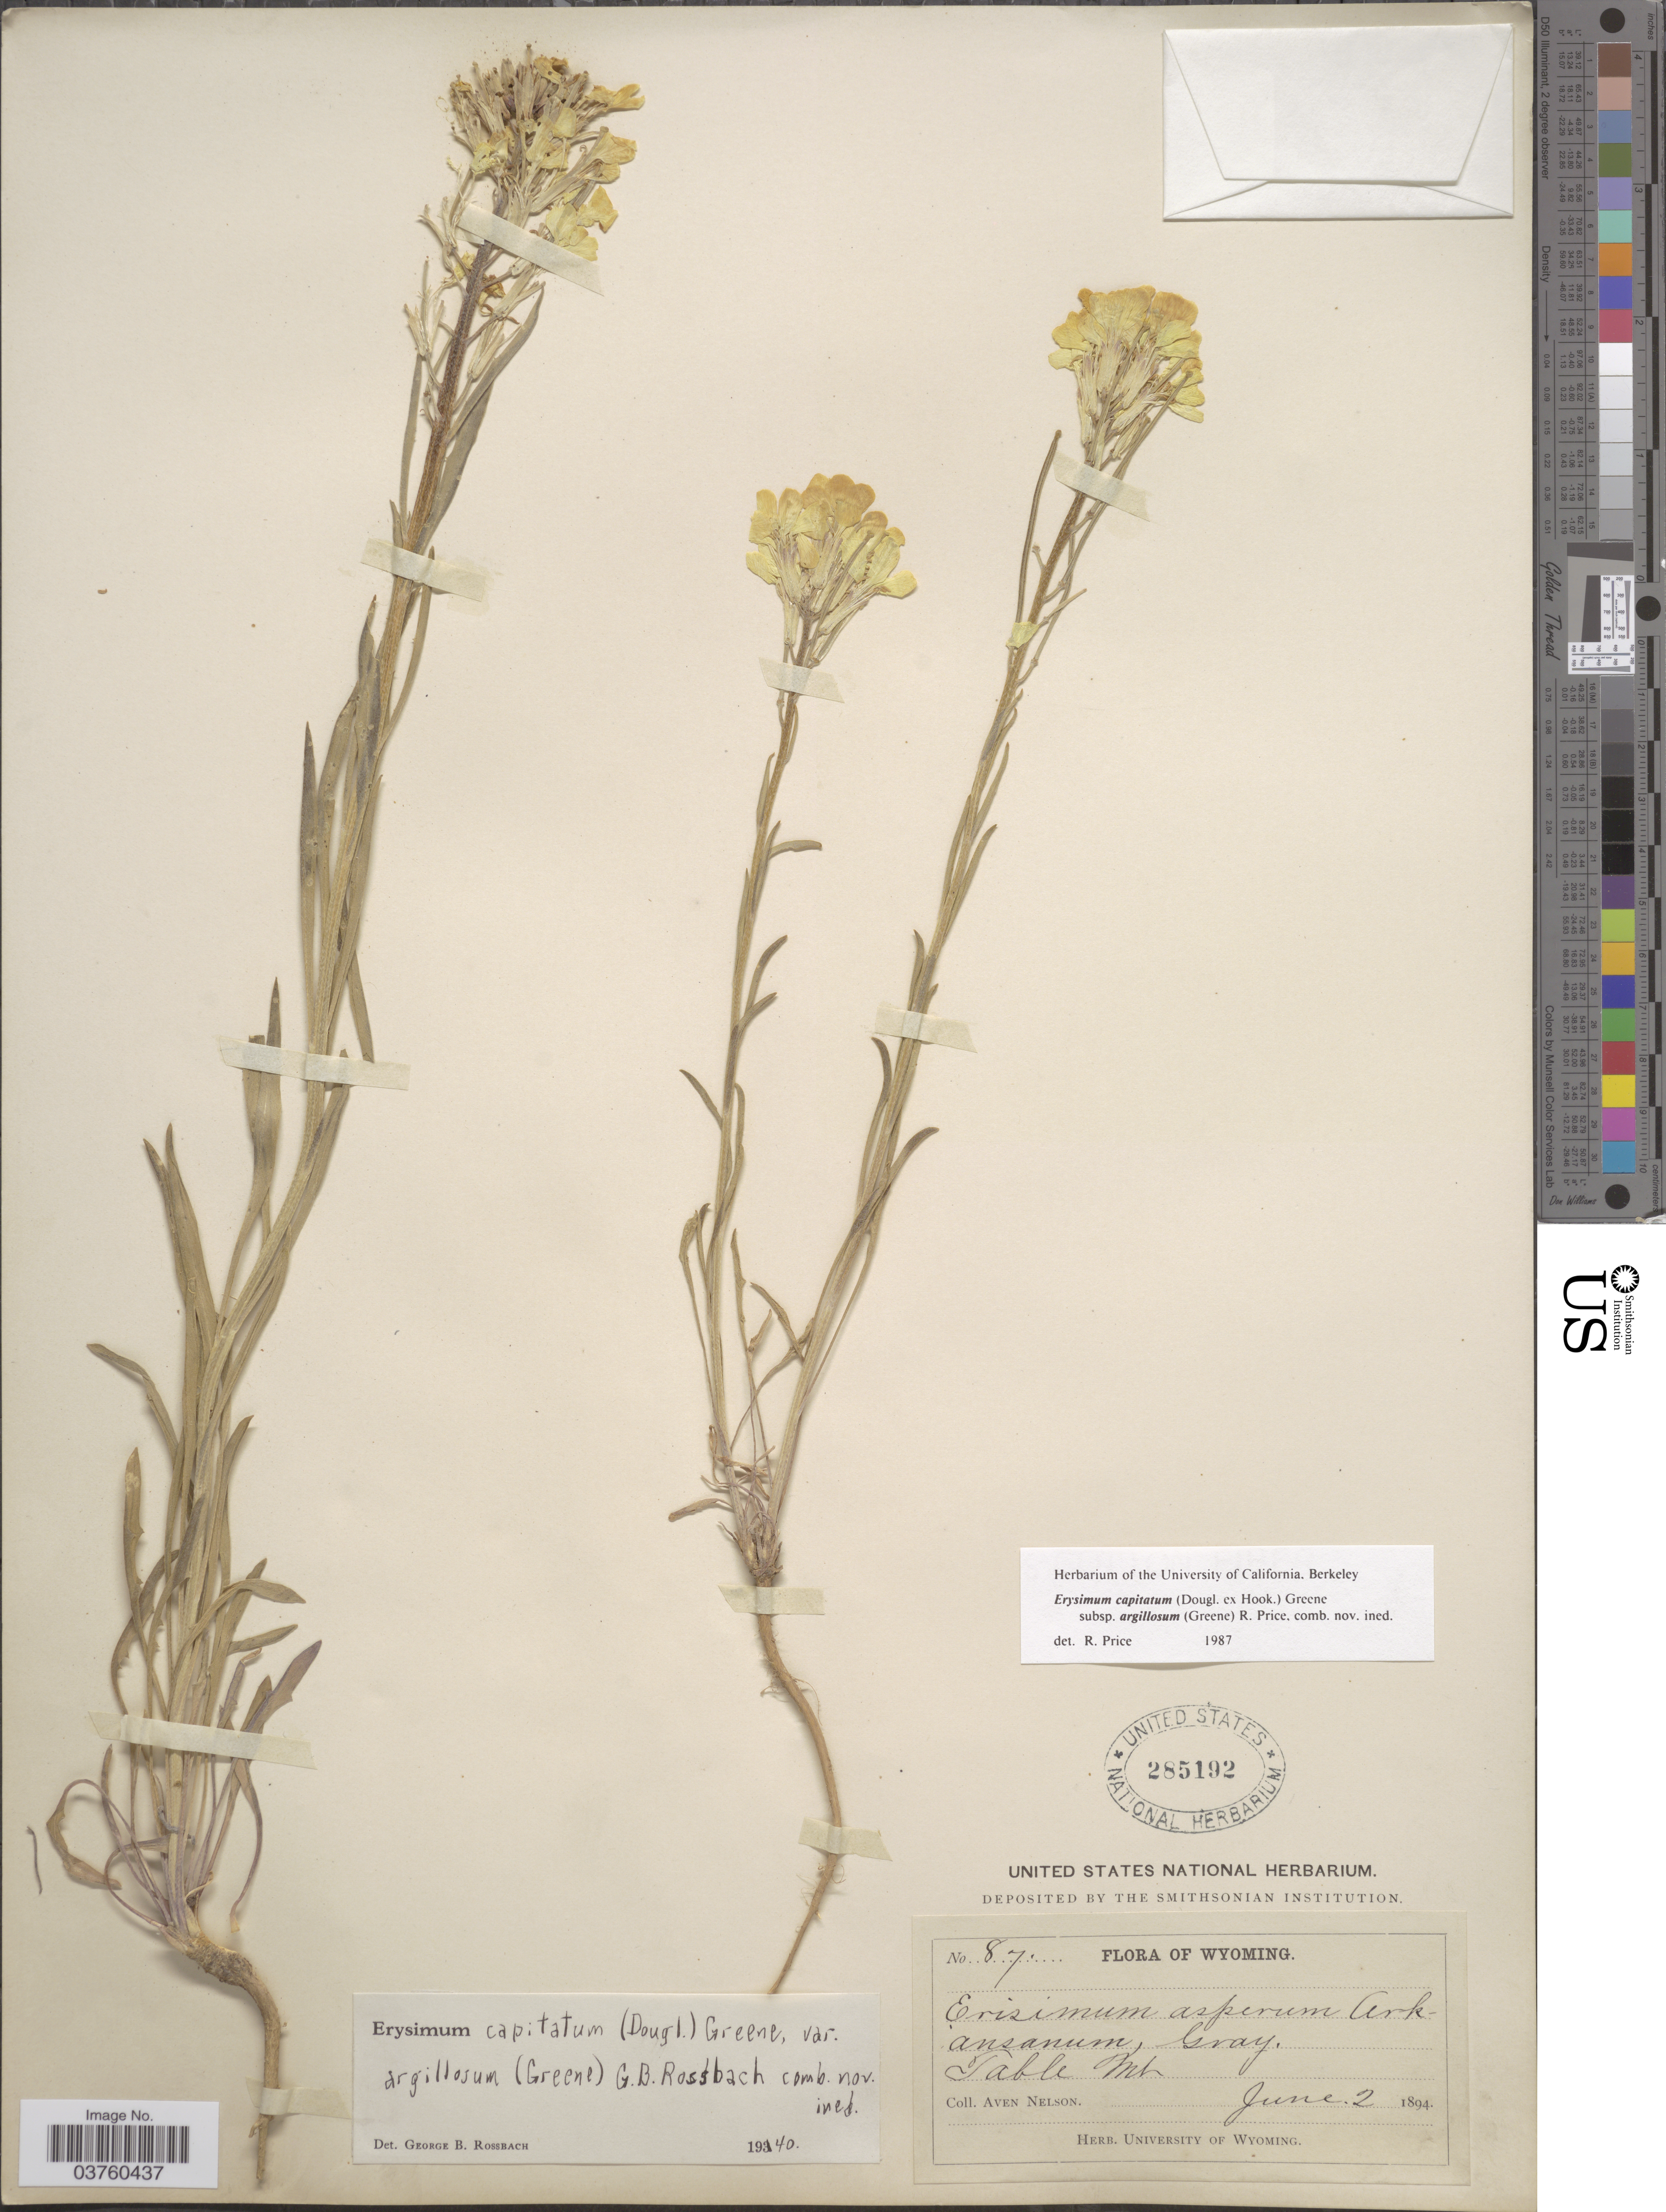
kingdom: Plantae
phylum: Tracheophyta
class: Magnoliopsida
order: Brassicales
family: Brassicaceae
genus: Erysimum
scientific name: Erysimum capitatum subsp. argillosum (Greene) R.A. Price comb. nov. ined.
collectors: A. Nelson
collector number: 87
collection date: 1894-06-02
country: United States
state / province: Wyoming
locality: Table Mt.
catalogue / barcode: US 285192